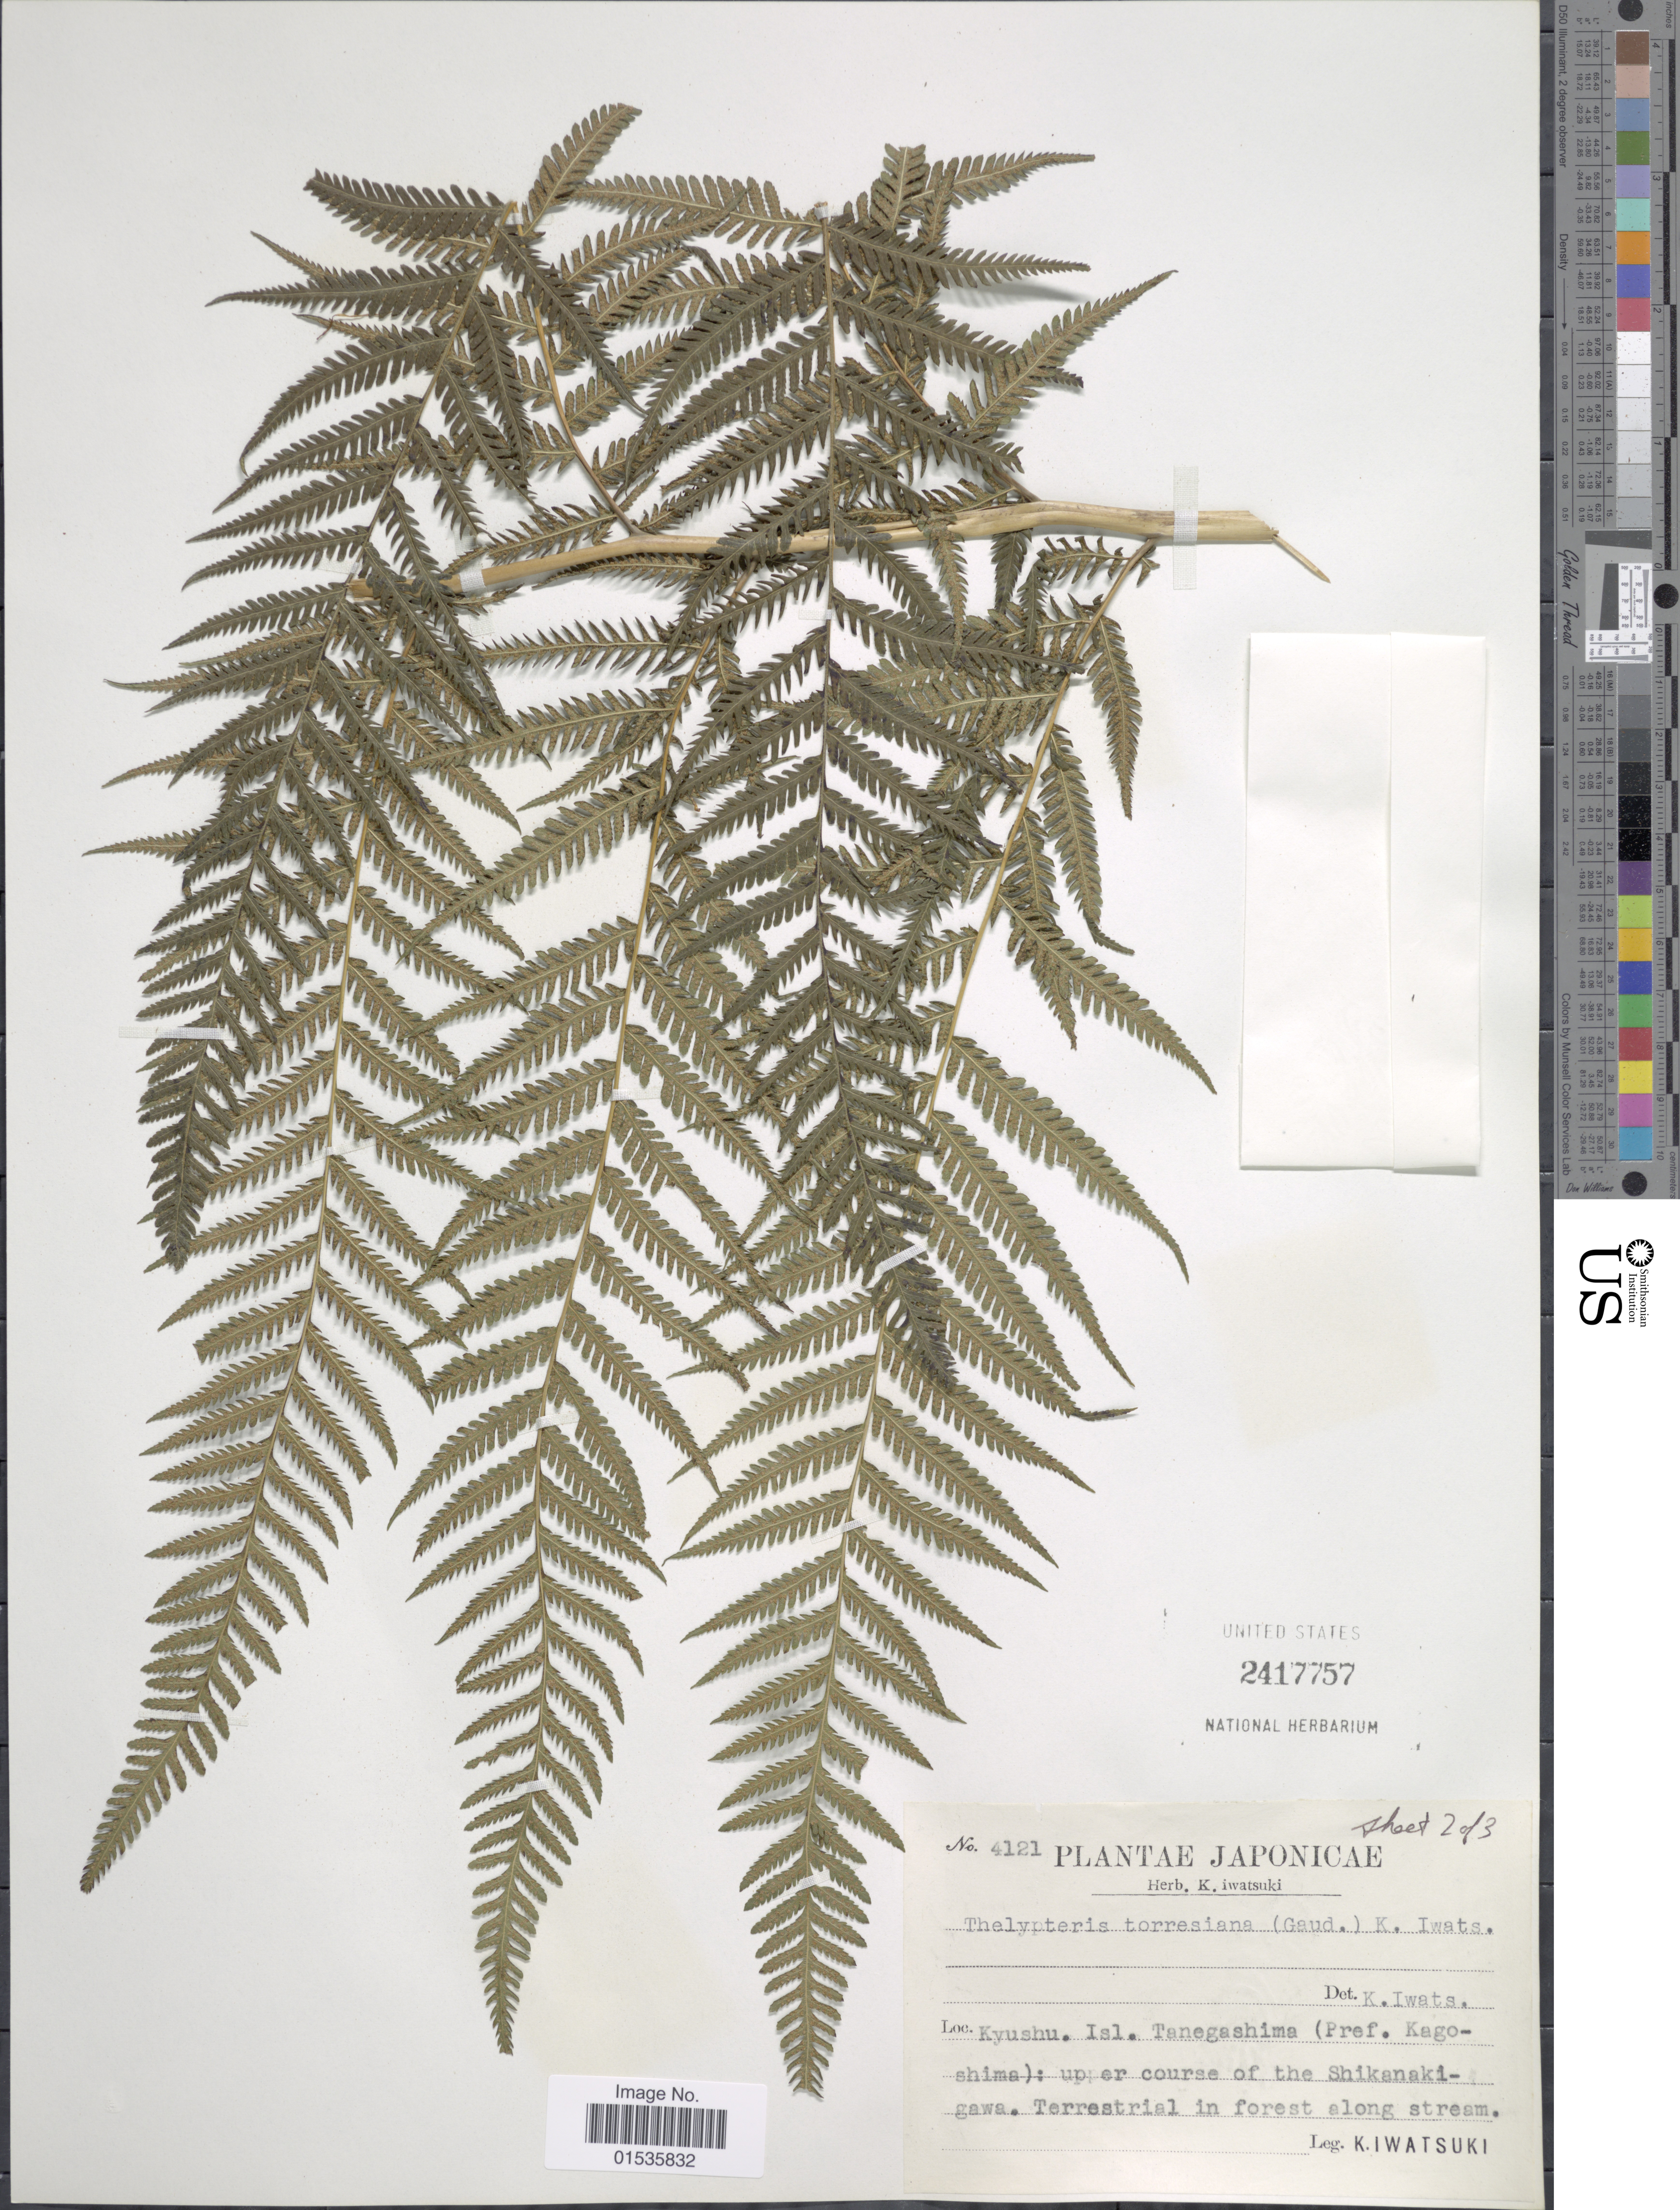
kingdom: Plantae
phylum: Tracheophyta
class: Polypodiopsida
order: Polypodiales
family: Thelypteridaceae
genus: Macrothelypteris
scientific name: Macrothelypteris torresiana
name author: (Gaudich.) Ching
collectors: K. Iwatsuki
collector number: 4121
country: Japan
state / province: Kagosima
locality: Japonicae, Kyushu. Isl. Tanegashima (Pref. Kagoshima): upper course of the Shikanakigawa.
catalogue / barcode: US 2417757